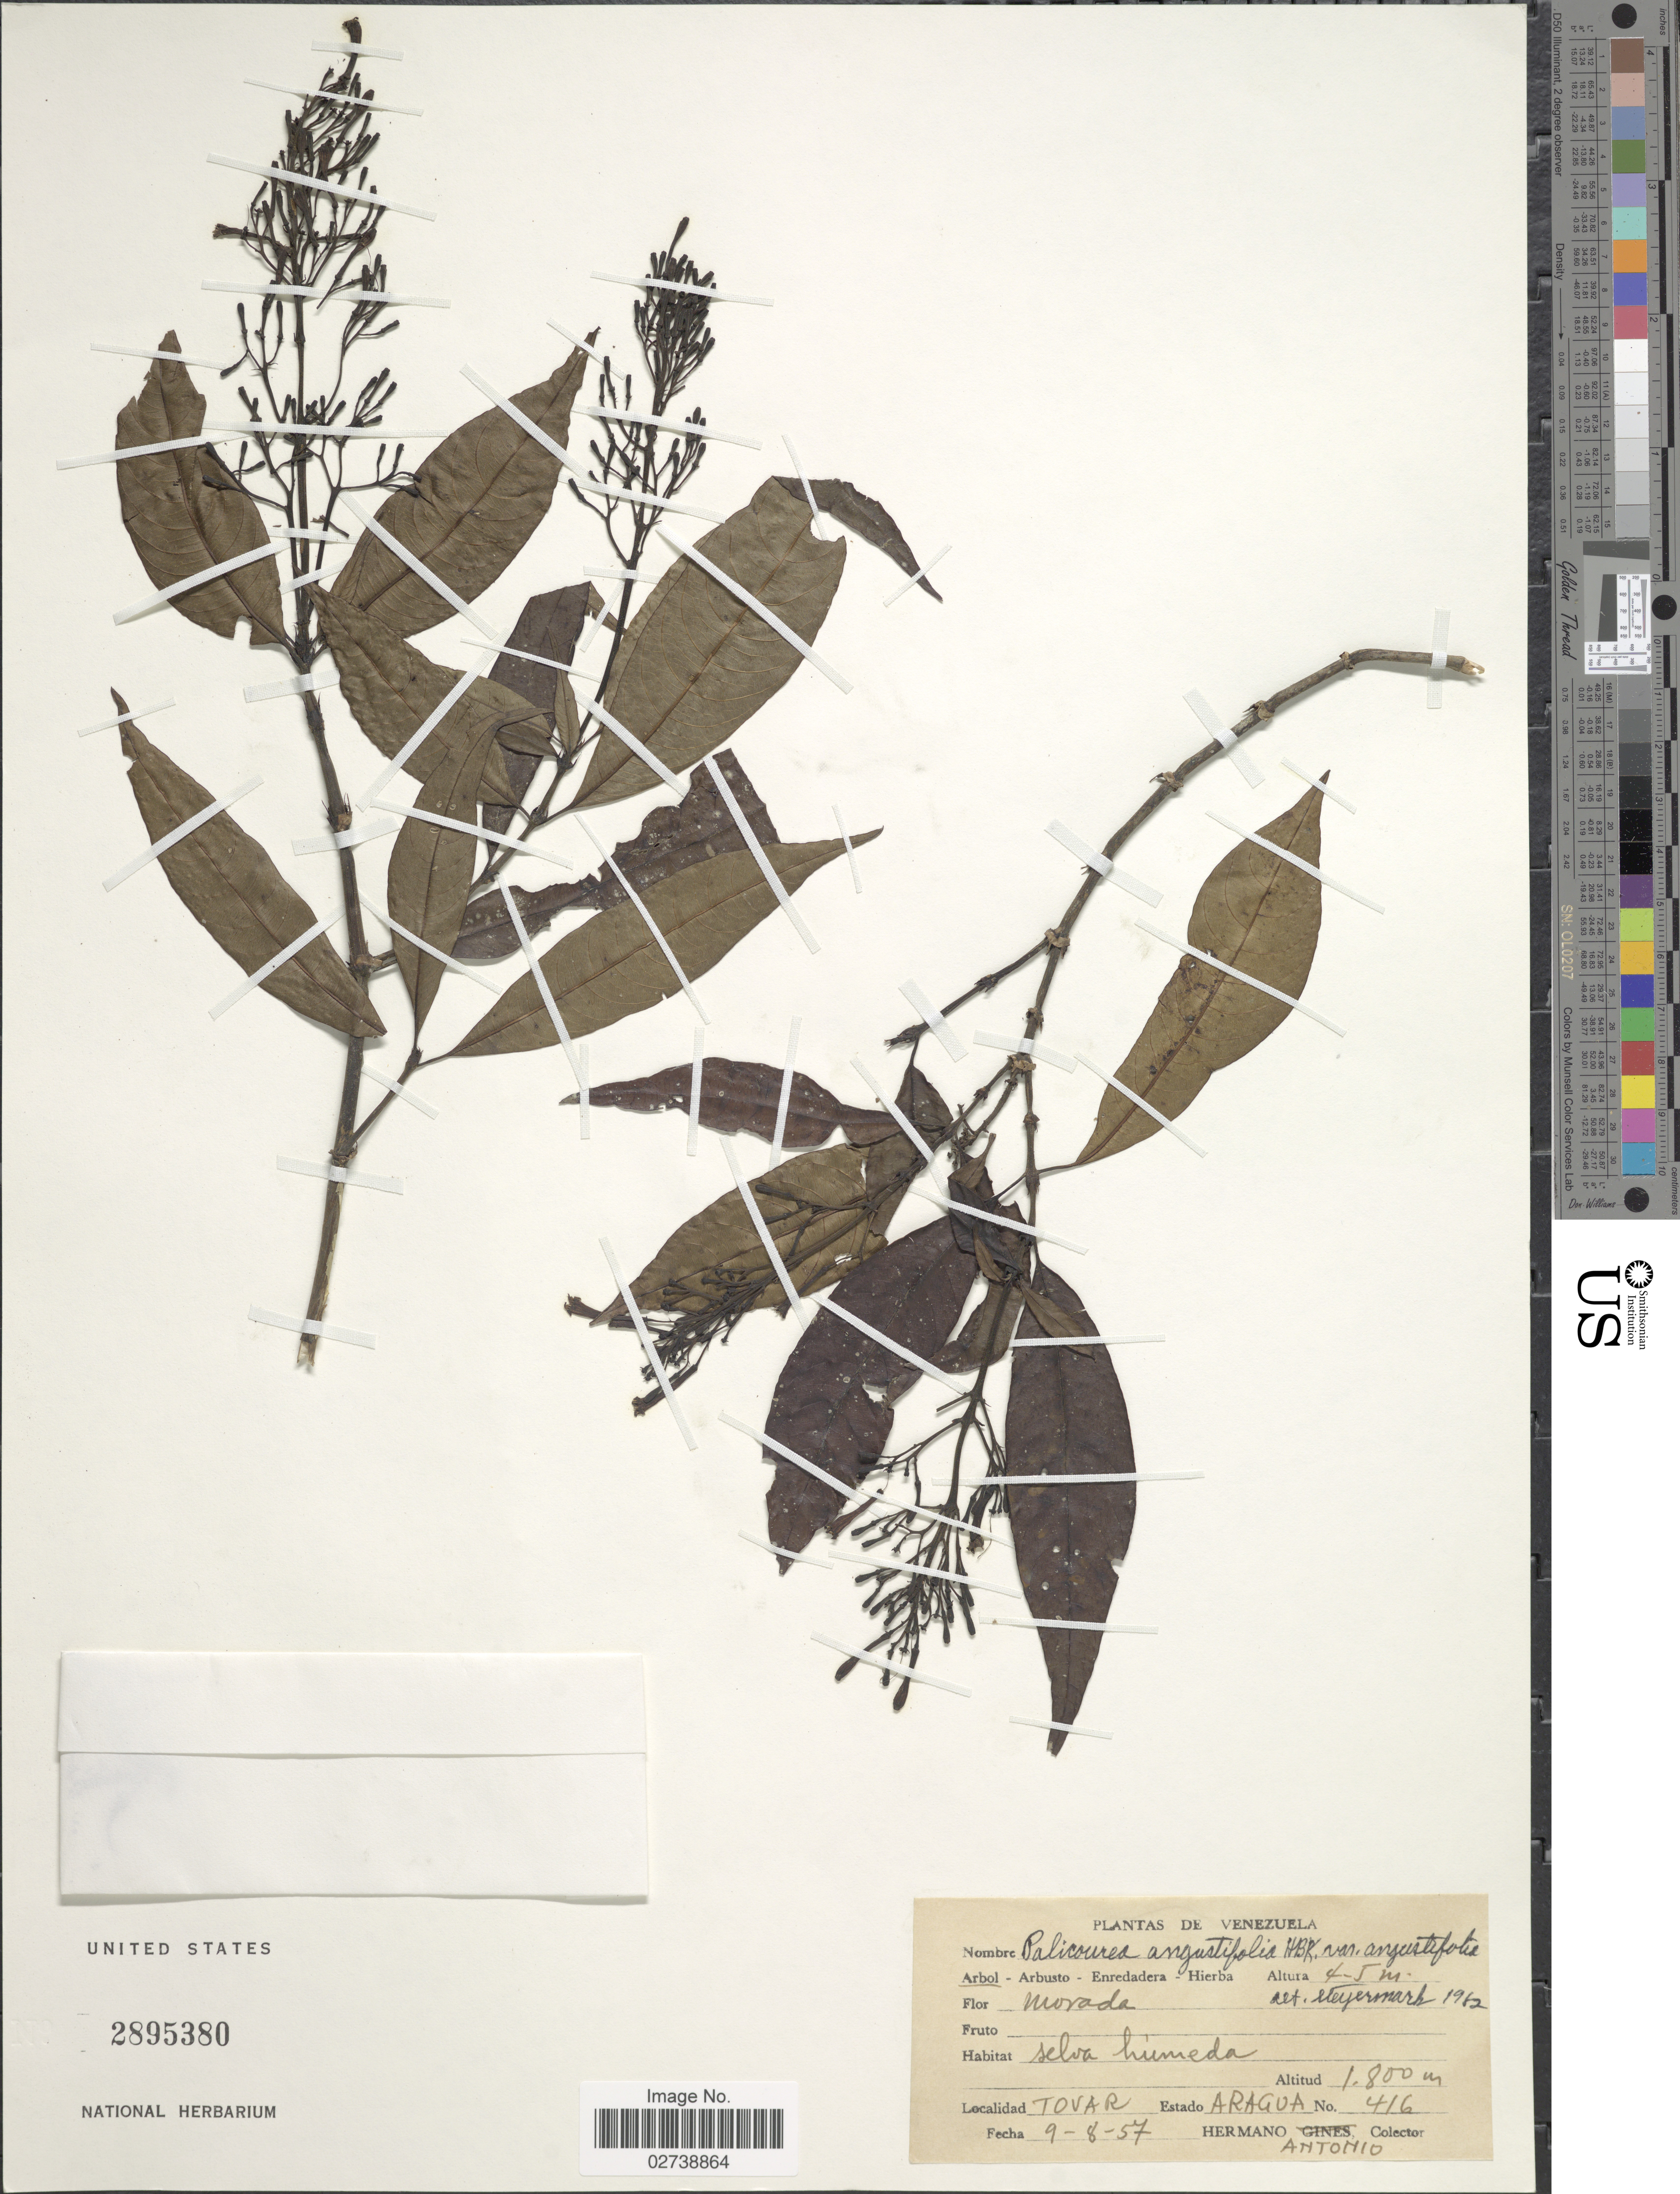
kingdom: Plantae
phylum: Tracheophyta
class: Magnoliopsida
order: Gentianales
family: Rubiaceae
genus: Palicourea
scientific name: Palicourea angustifolia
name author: Kunth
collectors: H. Antonio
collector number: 416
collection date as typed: Transcribed d/m/y: 9/8/57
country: Venezuela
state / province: Aragua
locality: Selva humide, Tovar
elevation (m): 1800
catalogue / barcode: US 2895380